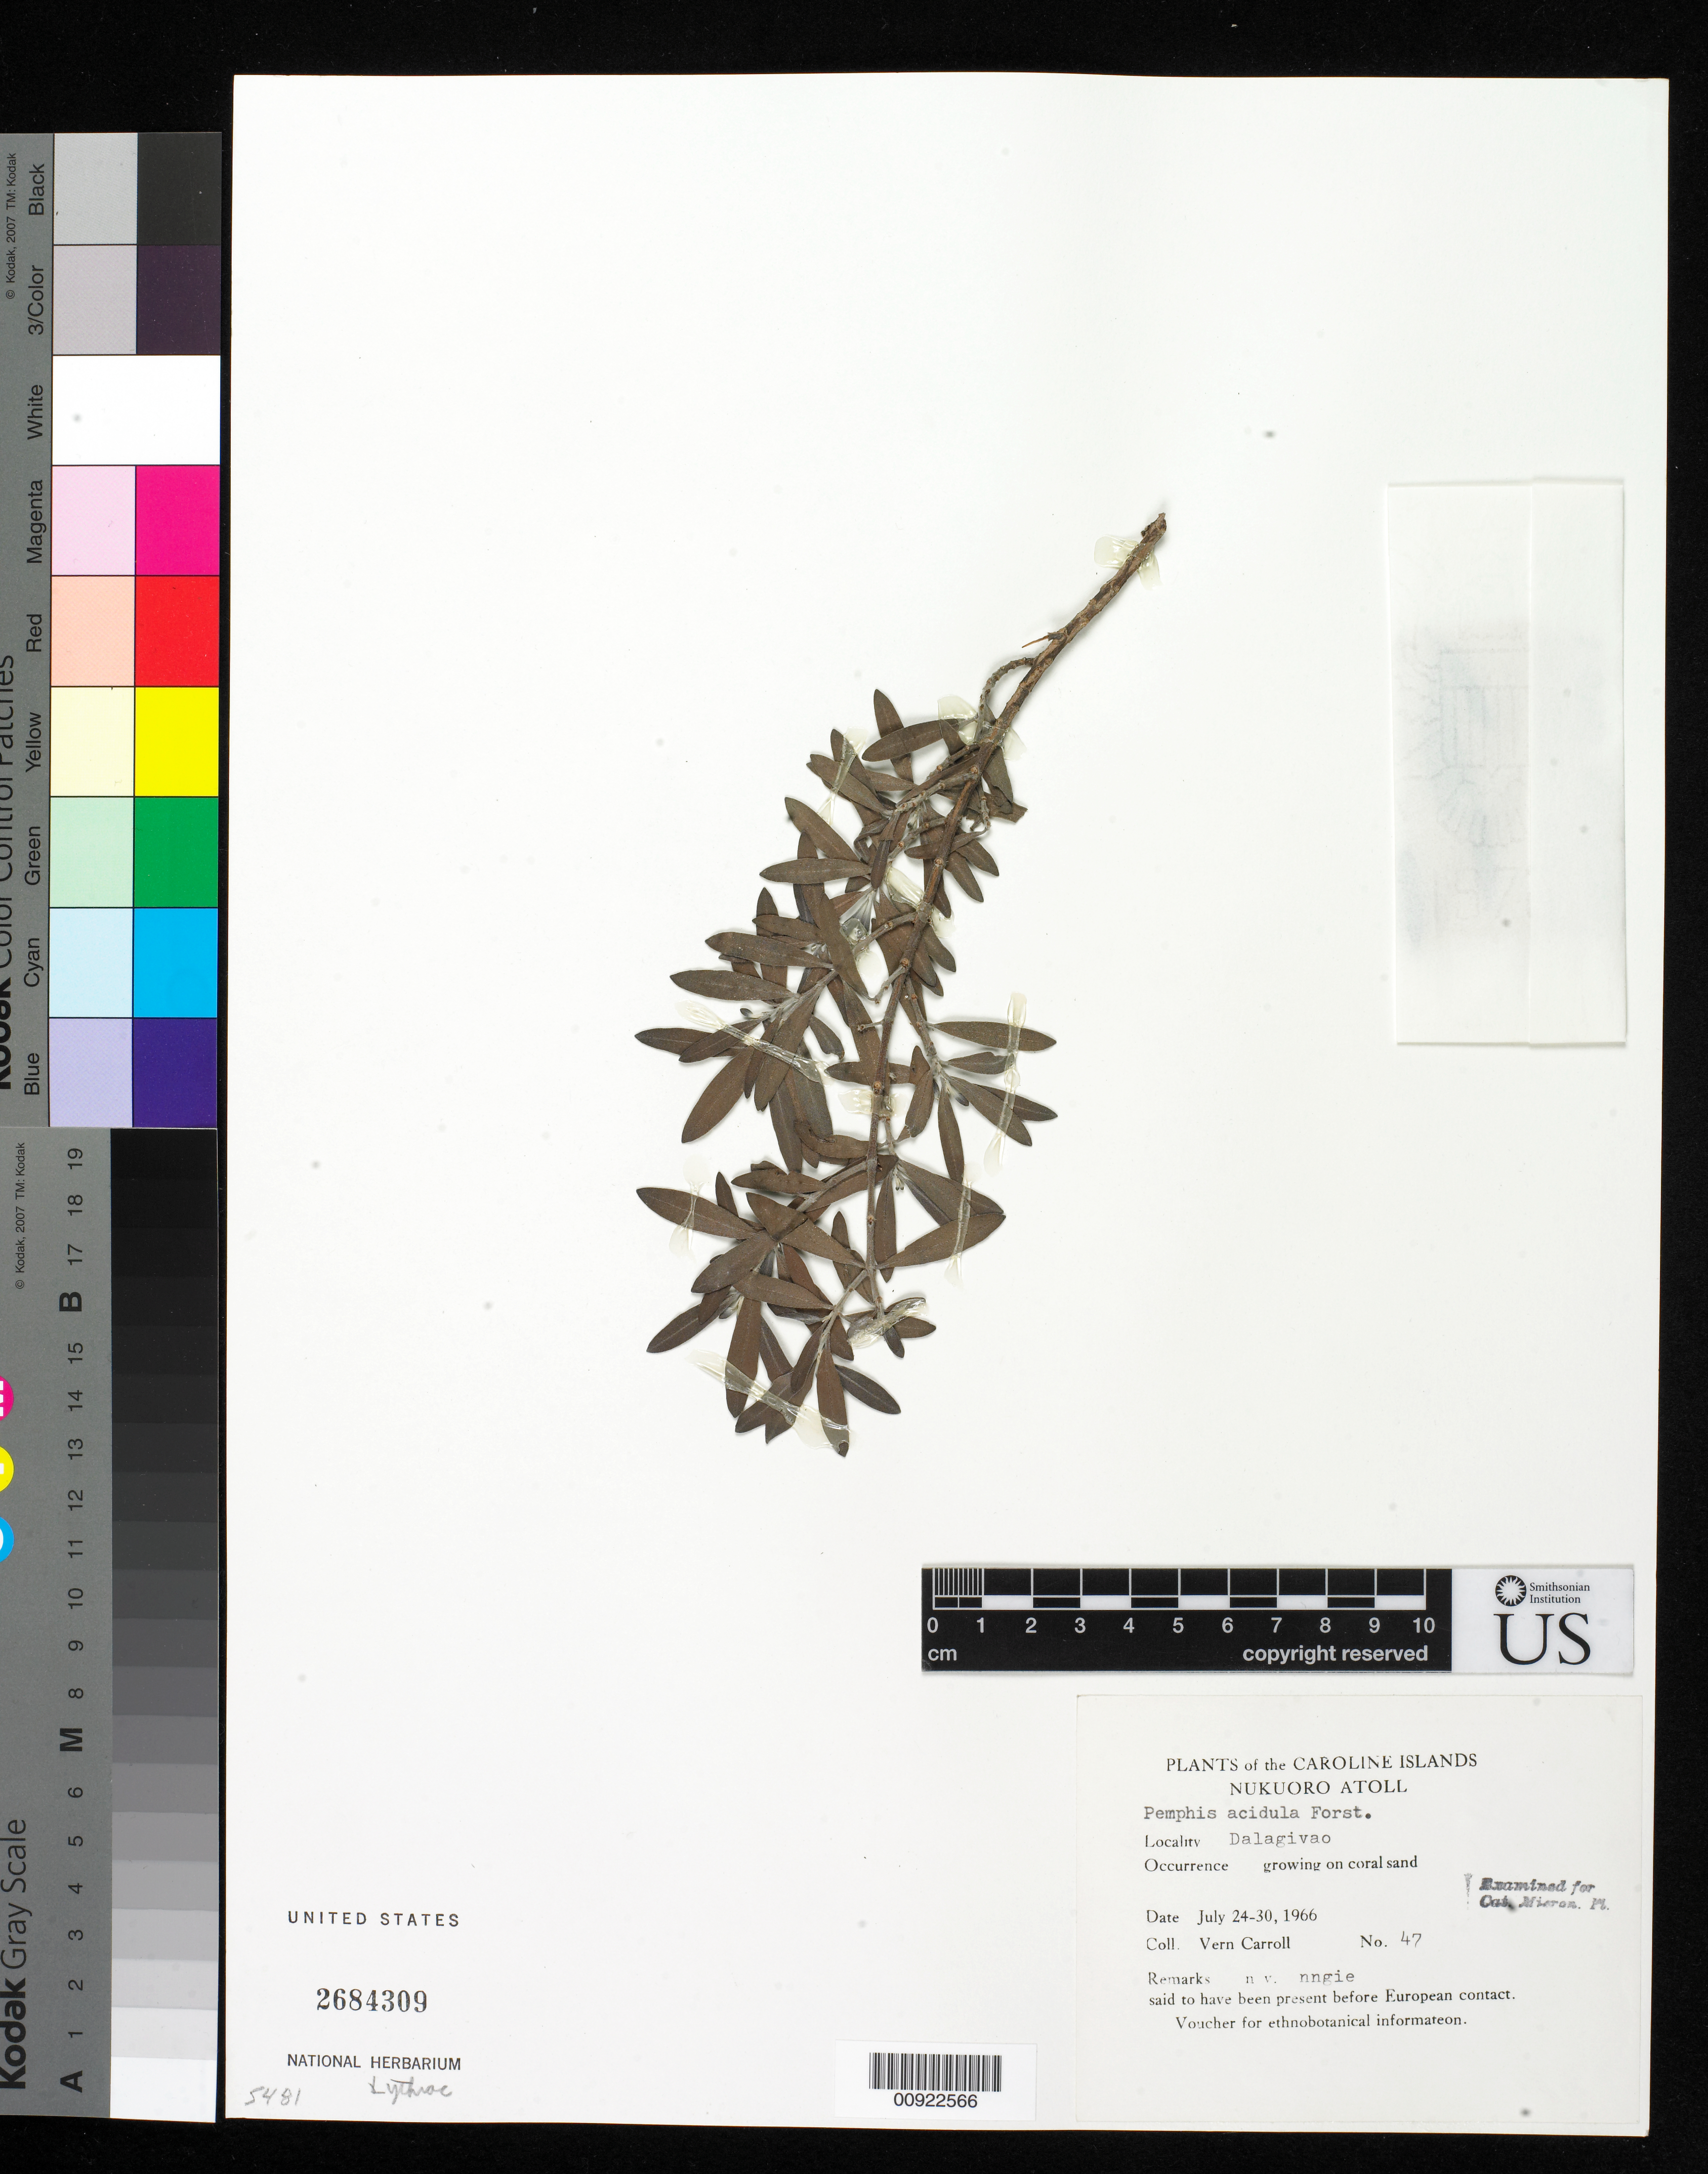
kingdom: Plantae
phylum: Tracheophyta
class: Magnoliopsida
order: Myrtales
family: Lythraceae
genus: Pemphis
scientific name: Pemphis acidula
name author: J.R. Forst. & G. Forst.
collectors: V. Carroll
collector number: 47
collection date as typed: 24 Jul 1966 to 30 Jul 1966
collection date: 1966-07-24/1966-07-30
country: Micronesia, Federated States of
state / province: Pohnpei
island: Nukuoro Atoll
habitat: Growing on coral sand.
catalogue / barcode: US 2684309